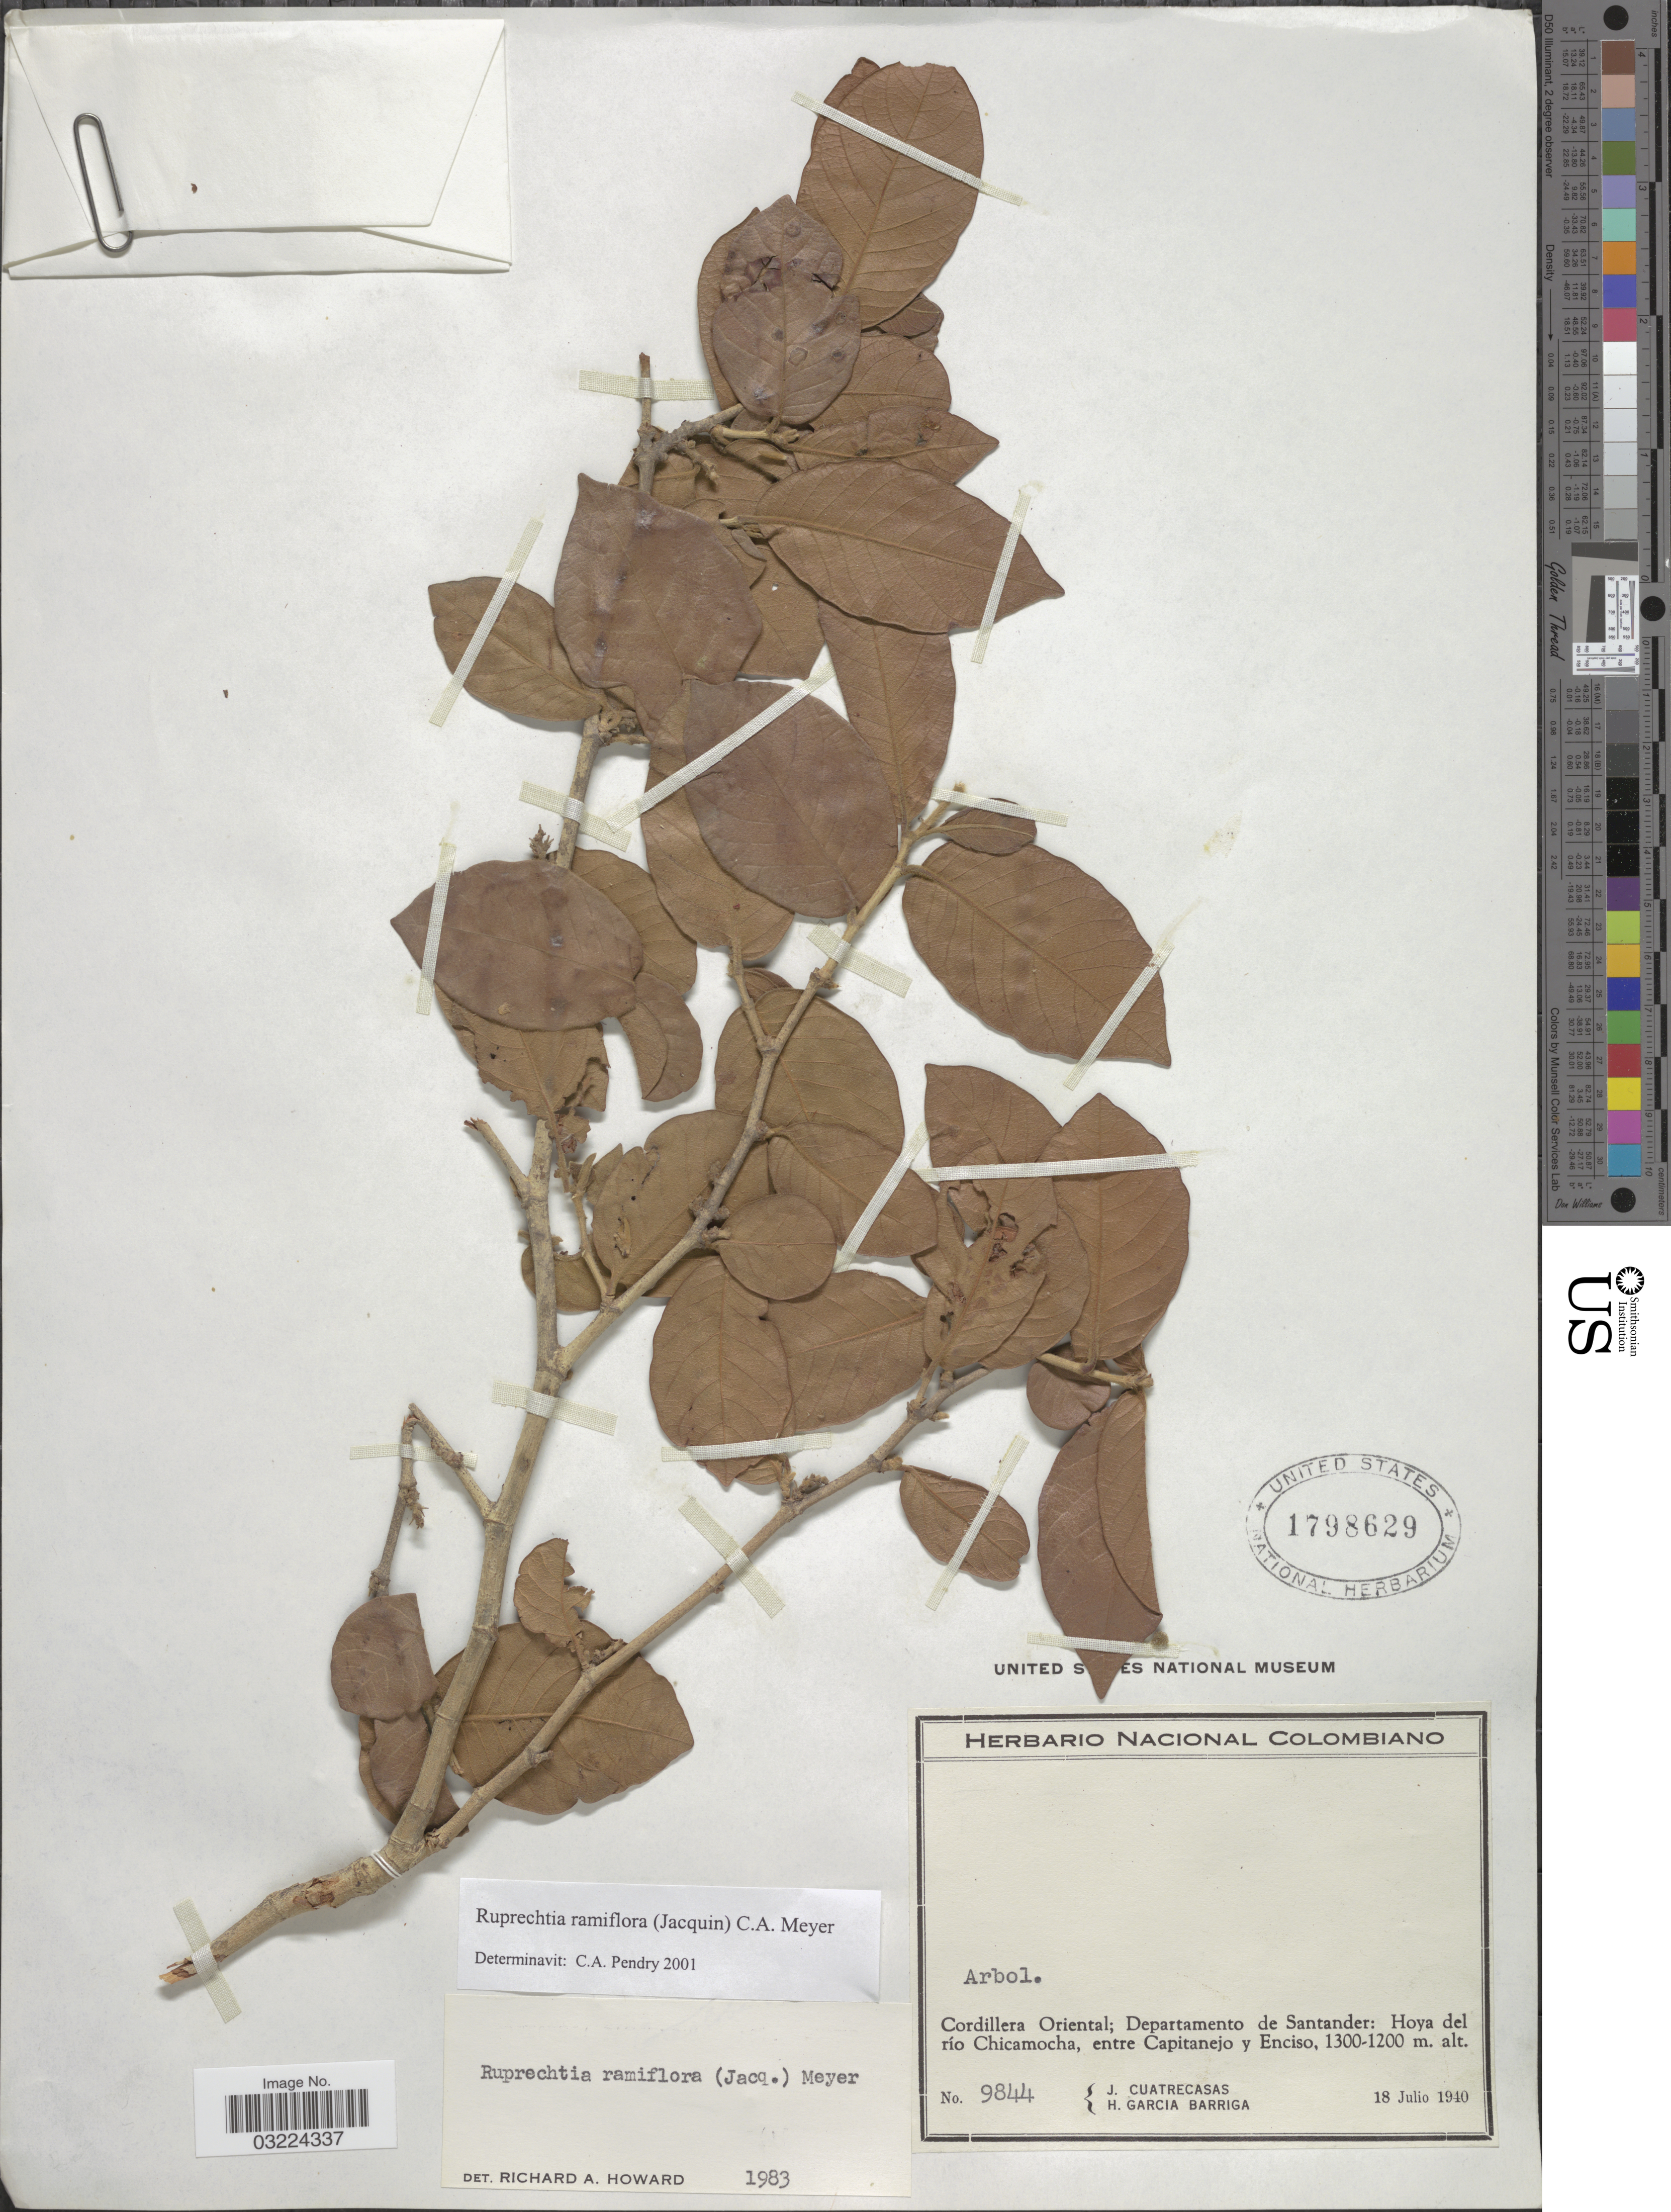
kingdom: Plantae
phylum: Tracheophyta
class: Magnoliopsida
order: Caryophyllales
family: Polygonaceae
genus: Ruprechtia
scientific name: Ruprechtia ramiflora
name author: (Jacq.) C.A. Mey.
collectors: J. Cuatrecasas & H. García Barriga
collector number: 9844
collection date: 1940-07-18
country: Colombia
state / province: Santander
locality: Cordillera Oriental; Departamento de Santander: Hoya del río Chicamocha, entre Capitanejo y Enciso.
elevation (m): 1200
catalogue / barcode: US 1798629